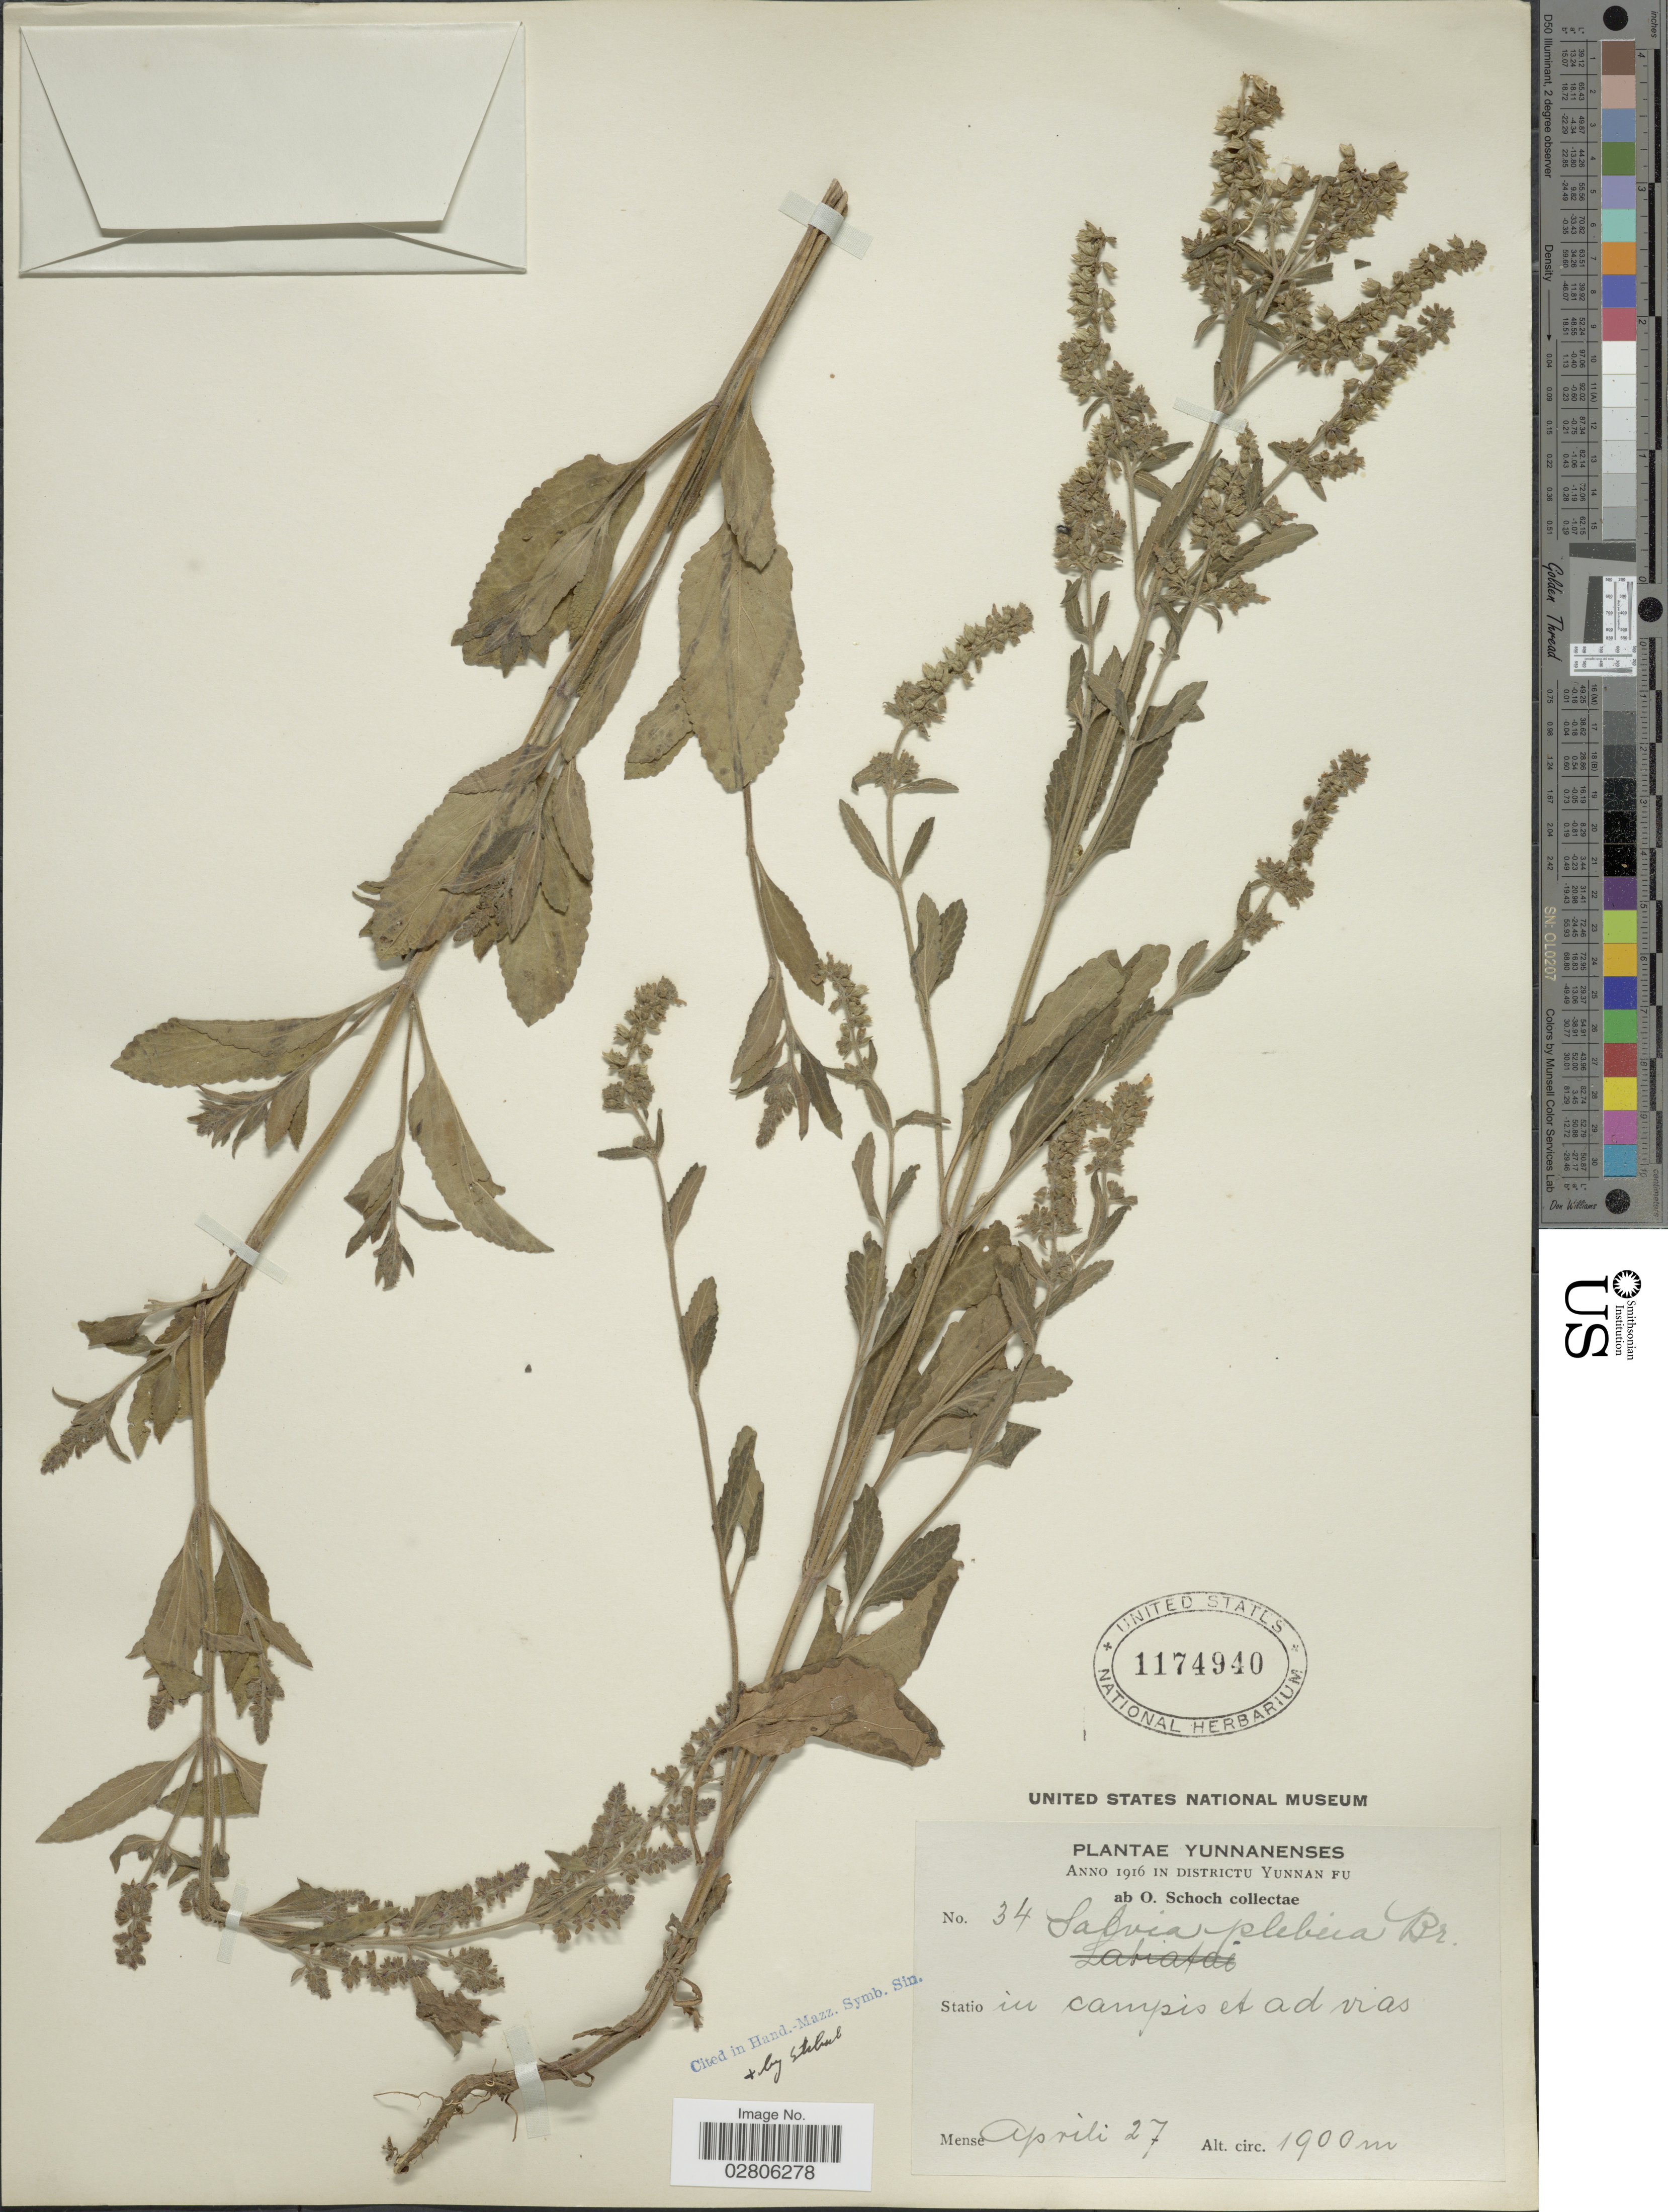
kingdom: Plantae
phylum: Tracheophyta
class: Magnoliopsida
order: Lamiales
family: Lamiaceae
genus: Salvia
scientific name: Salvia plebeia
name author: R. Br.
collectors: O. Schoch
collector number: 34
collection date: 1916-04-27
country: China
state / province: Yunnan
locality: Districtu Yunnan Fu.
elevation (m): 1900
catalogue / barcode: US 1174940